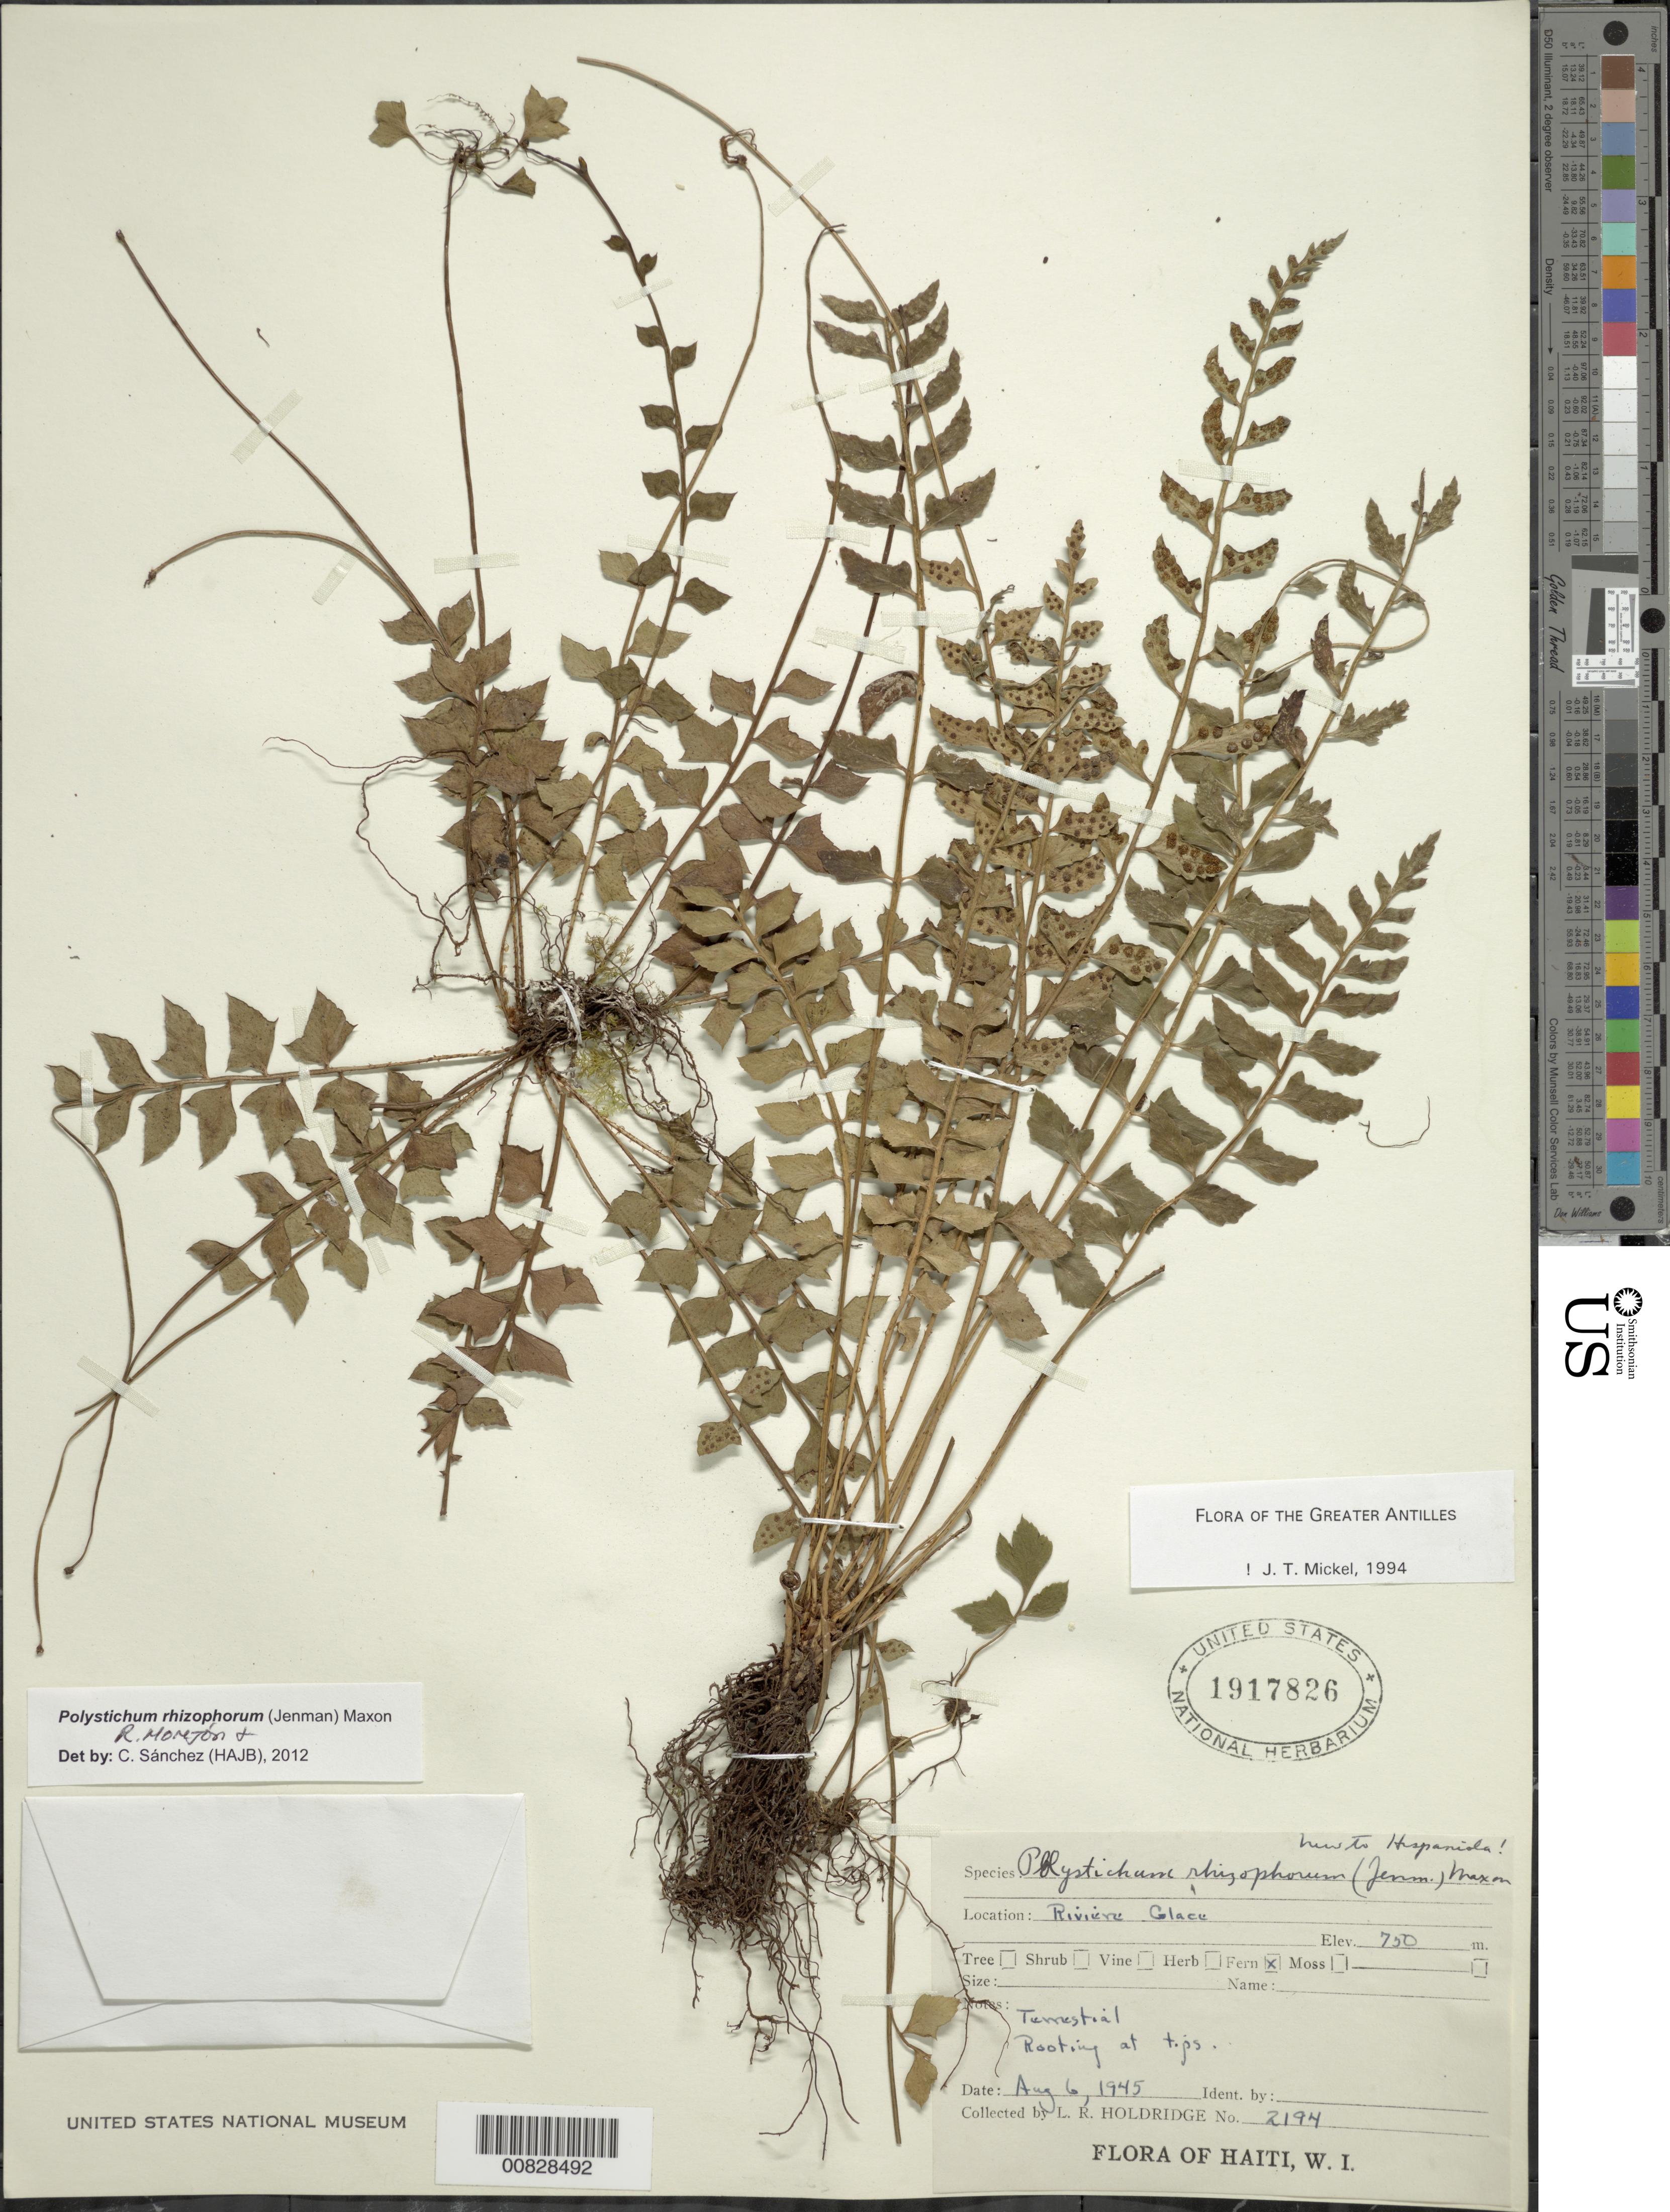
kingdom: Plantae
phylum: Tracheophyta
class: Polypodiopsida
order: Polypodiales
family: Dryopteridaceae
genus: Polystichum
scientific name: Polystichum rhizophorum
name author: (Jenman) Maxon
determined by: Mickel, J. T., (NY), New York Botanical Garden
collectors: L. Holdridge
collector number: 2194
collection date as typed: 06 Aug 1945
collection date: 1945-08-06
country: Haiti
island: Hispaniola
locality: Riviere Glace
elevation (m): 750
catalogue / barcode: US 1917826